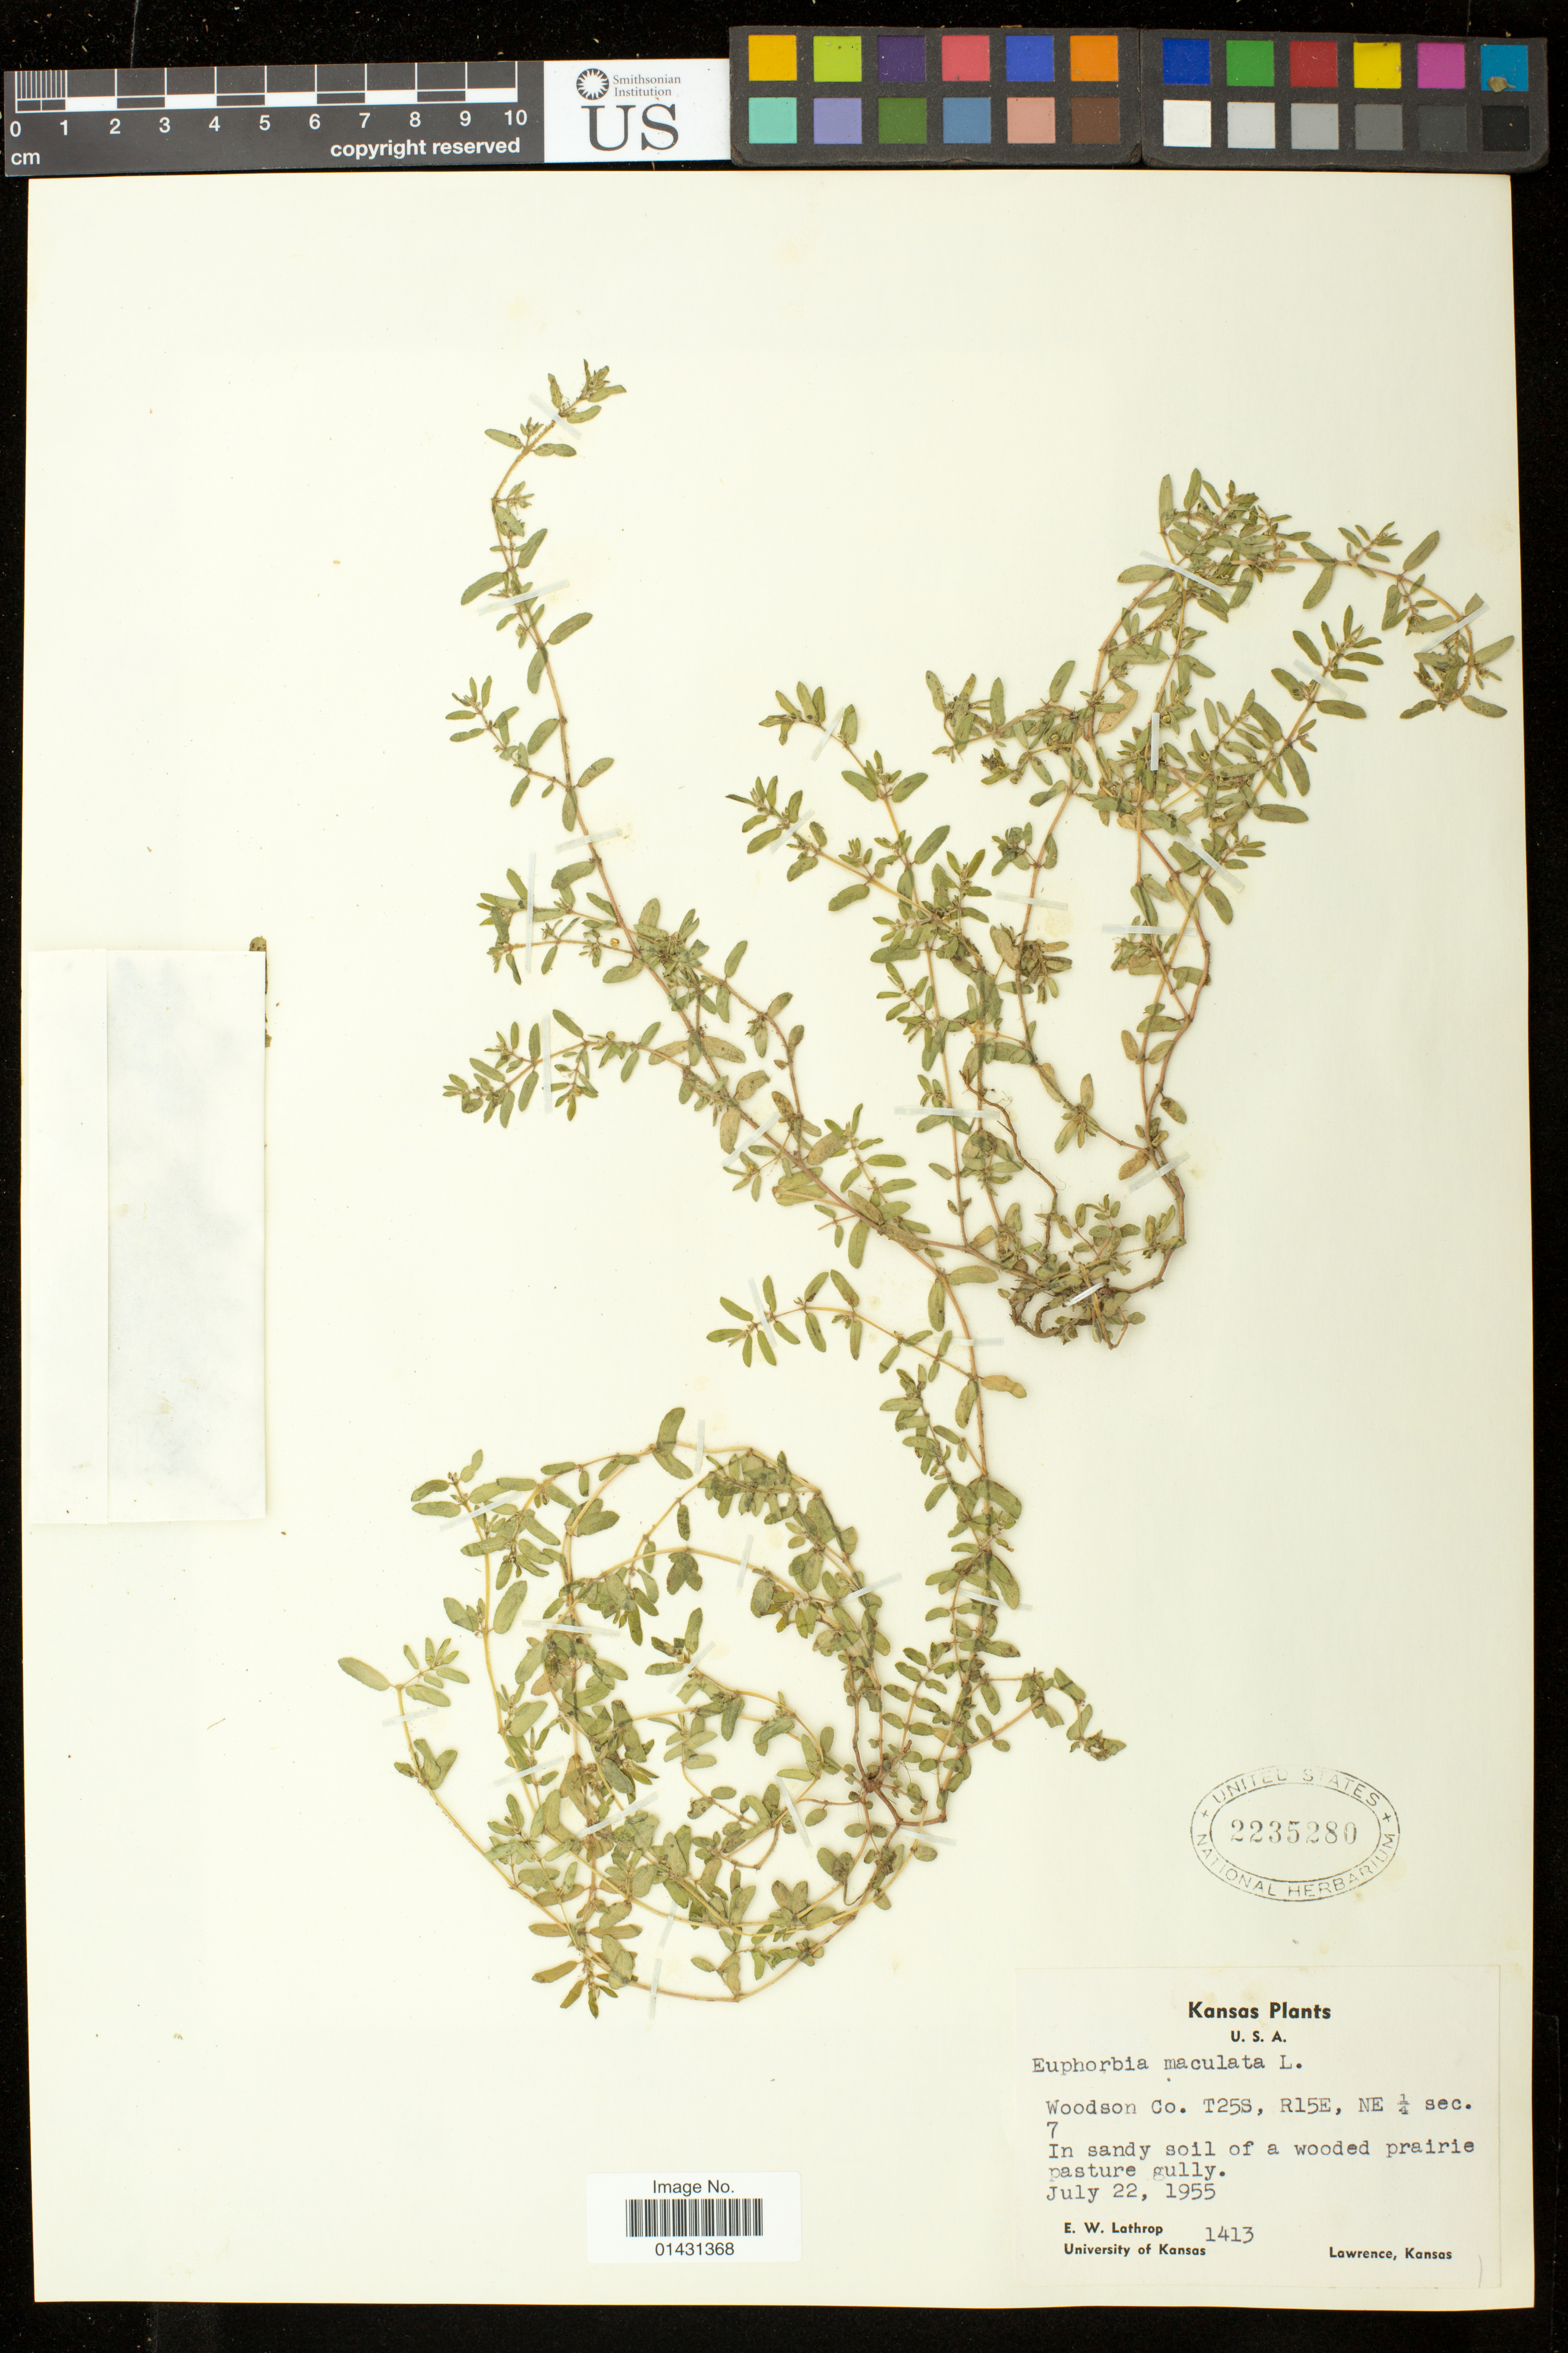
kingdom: Plantae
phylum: Tracheophyta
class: Magnoliopsida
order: Malpighiales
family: Euphorbiaceae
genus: Euphorbia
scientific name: Euphorbia maculata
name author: L.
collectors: E. W. Lathrop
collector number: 1413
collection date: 1955-07-22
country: United States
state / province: Kansas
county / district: Woodson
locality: T25S, R15E, NE 1/4 sec. 7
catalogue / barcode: US 2235280